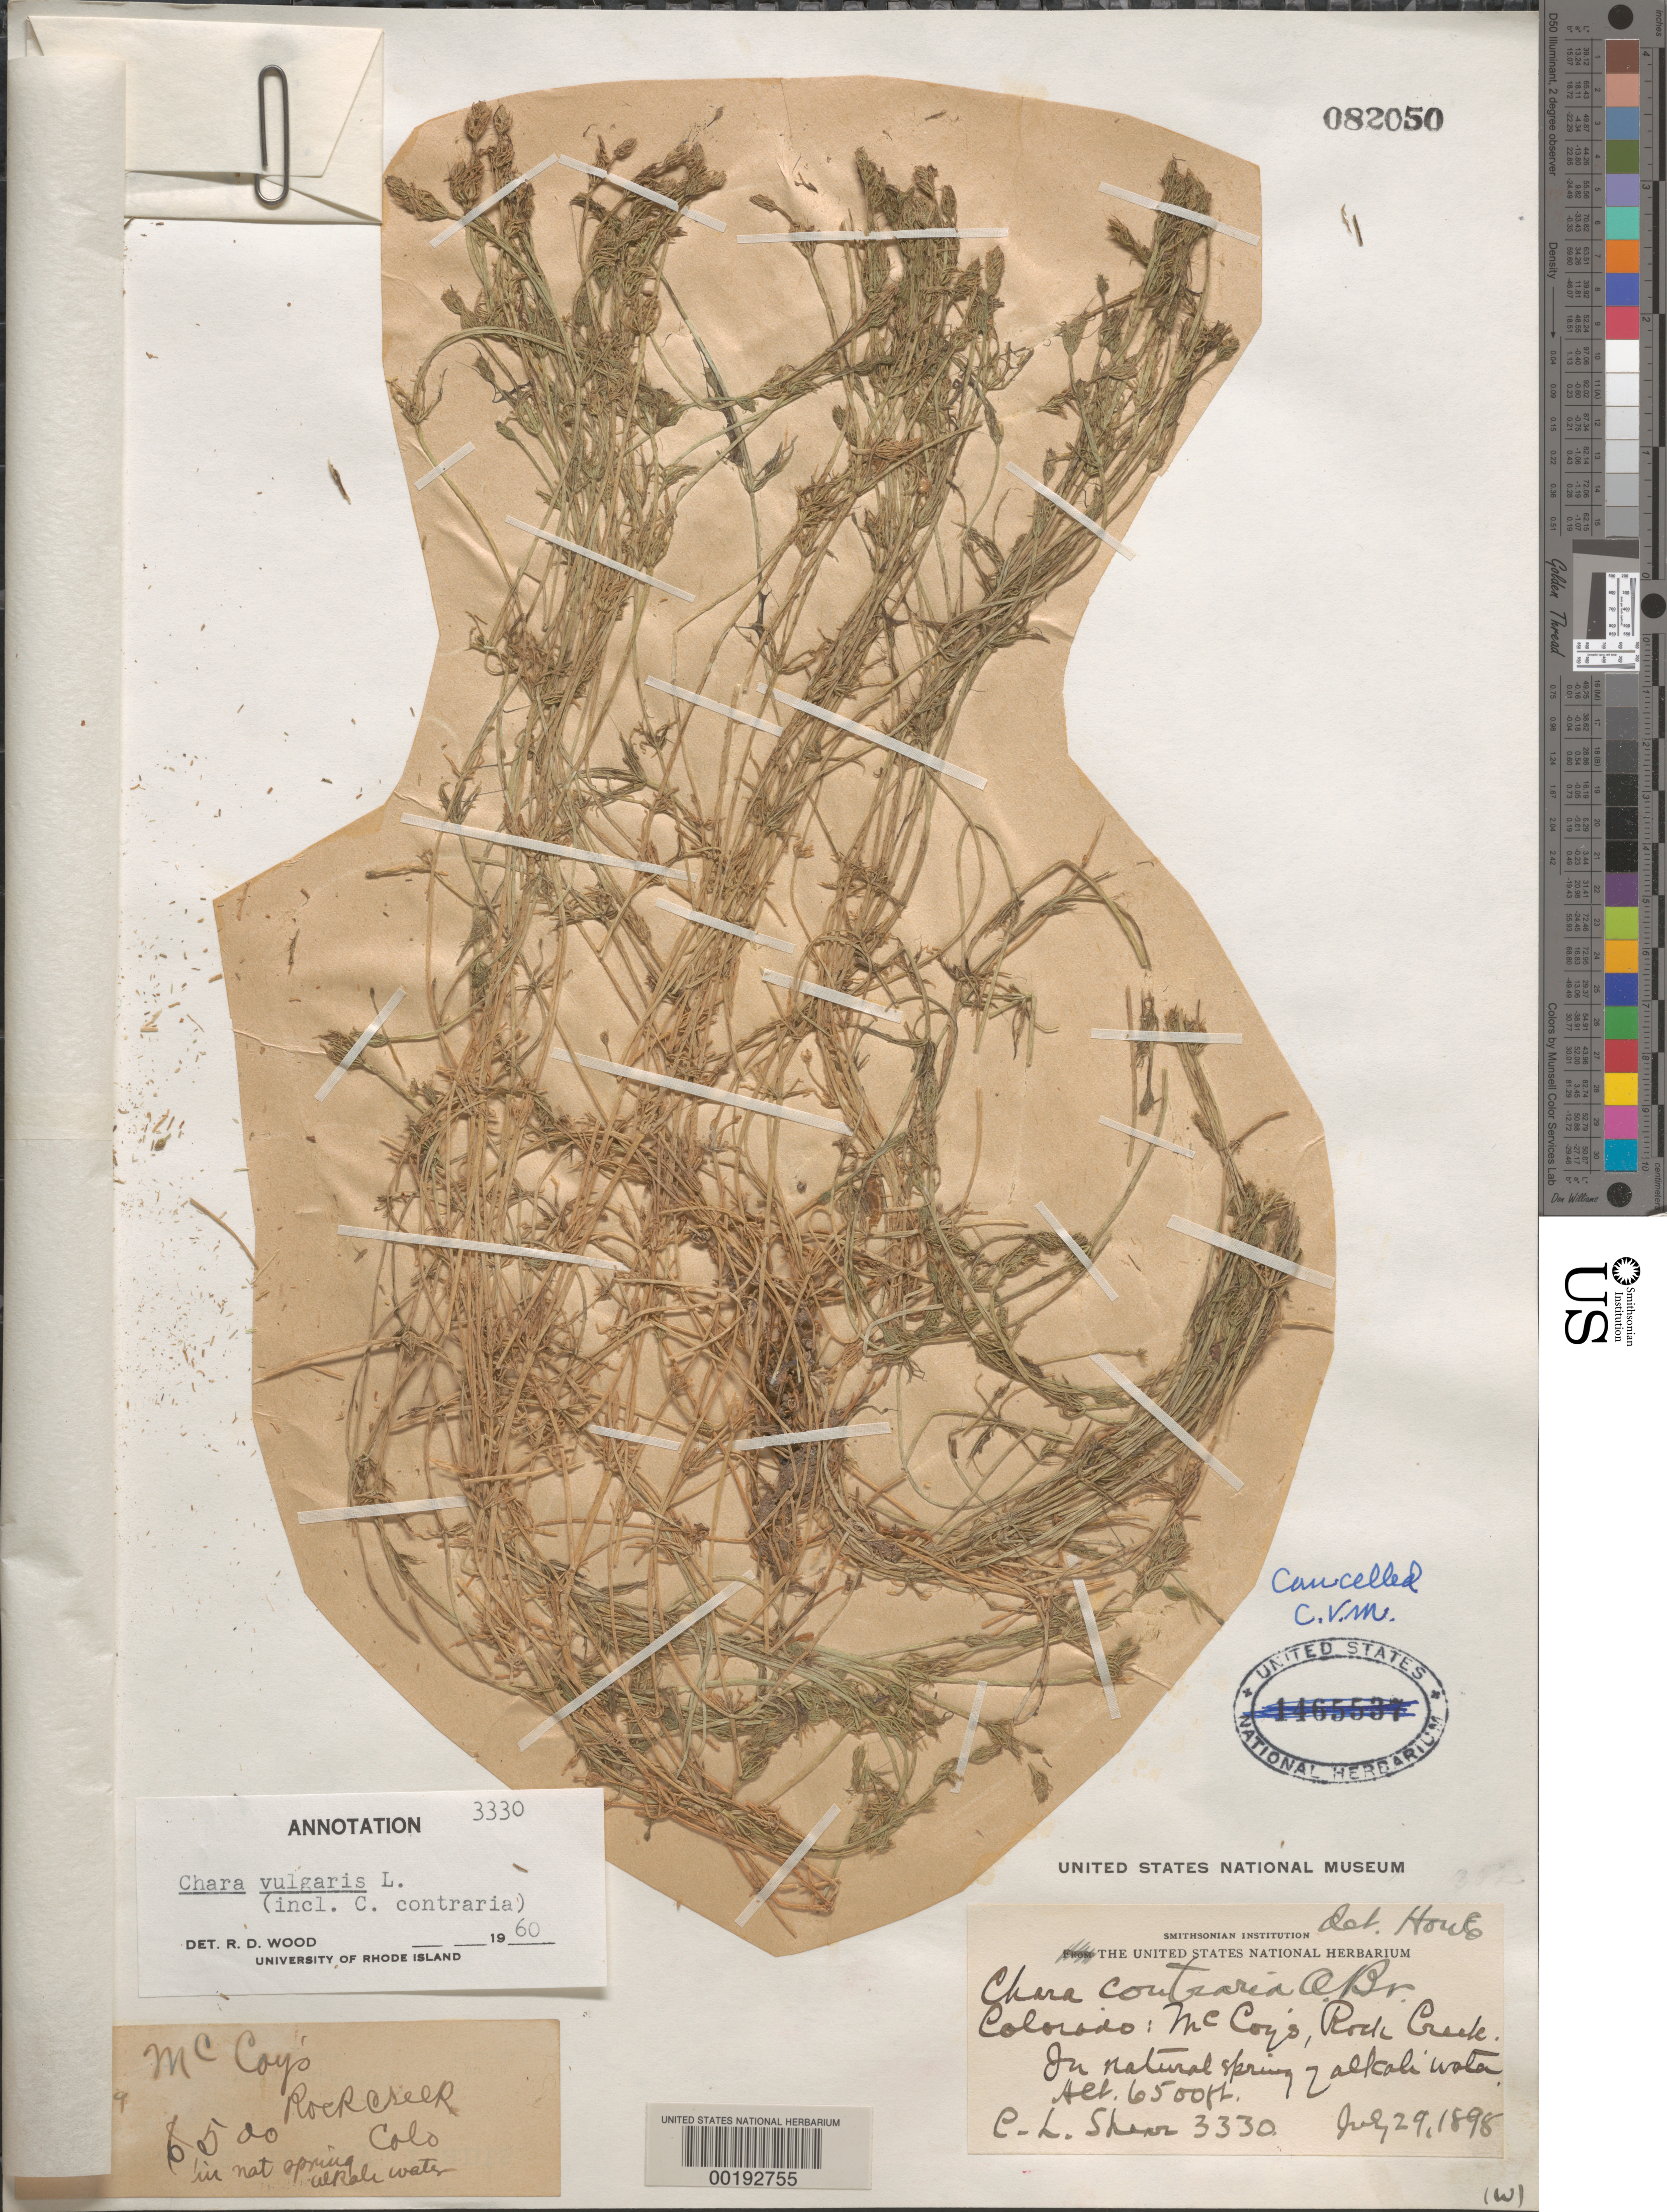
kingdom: Plantae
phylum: Charophyta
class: Charophyceae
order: Charales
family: Characeae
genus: Chara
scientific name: Chara vulgaris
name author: L.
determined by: Wood, R. D.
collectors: C. L. Shear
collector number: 3330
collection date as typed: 29 Jul 1898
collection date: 1898-07-29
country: United States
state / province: Colorado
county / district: Eagle County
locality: Rock Creek, McCoy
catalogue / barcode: US 82050